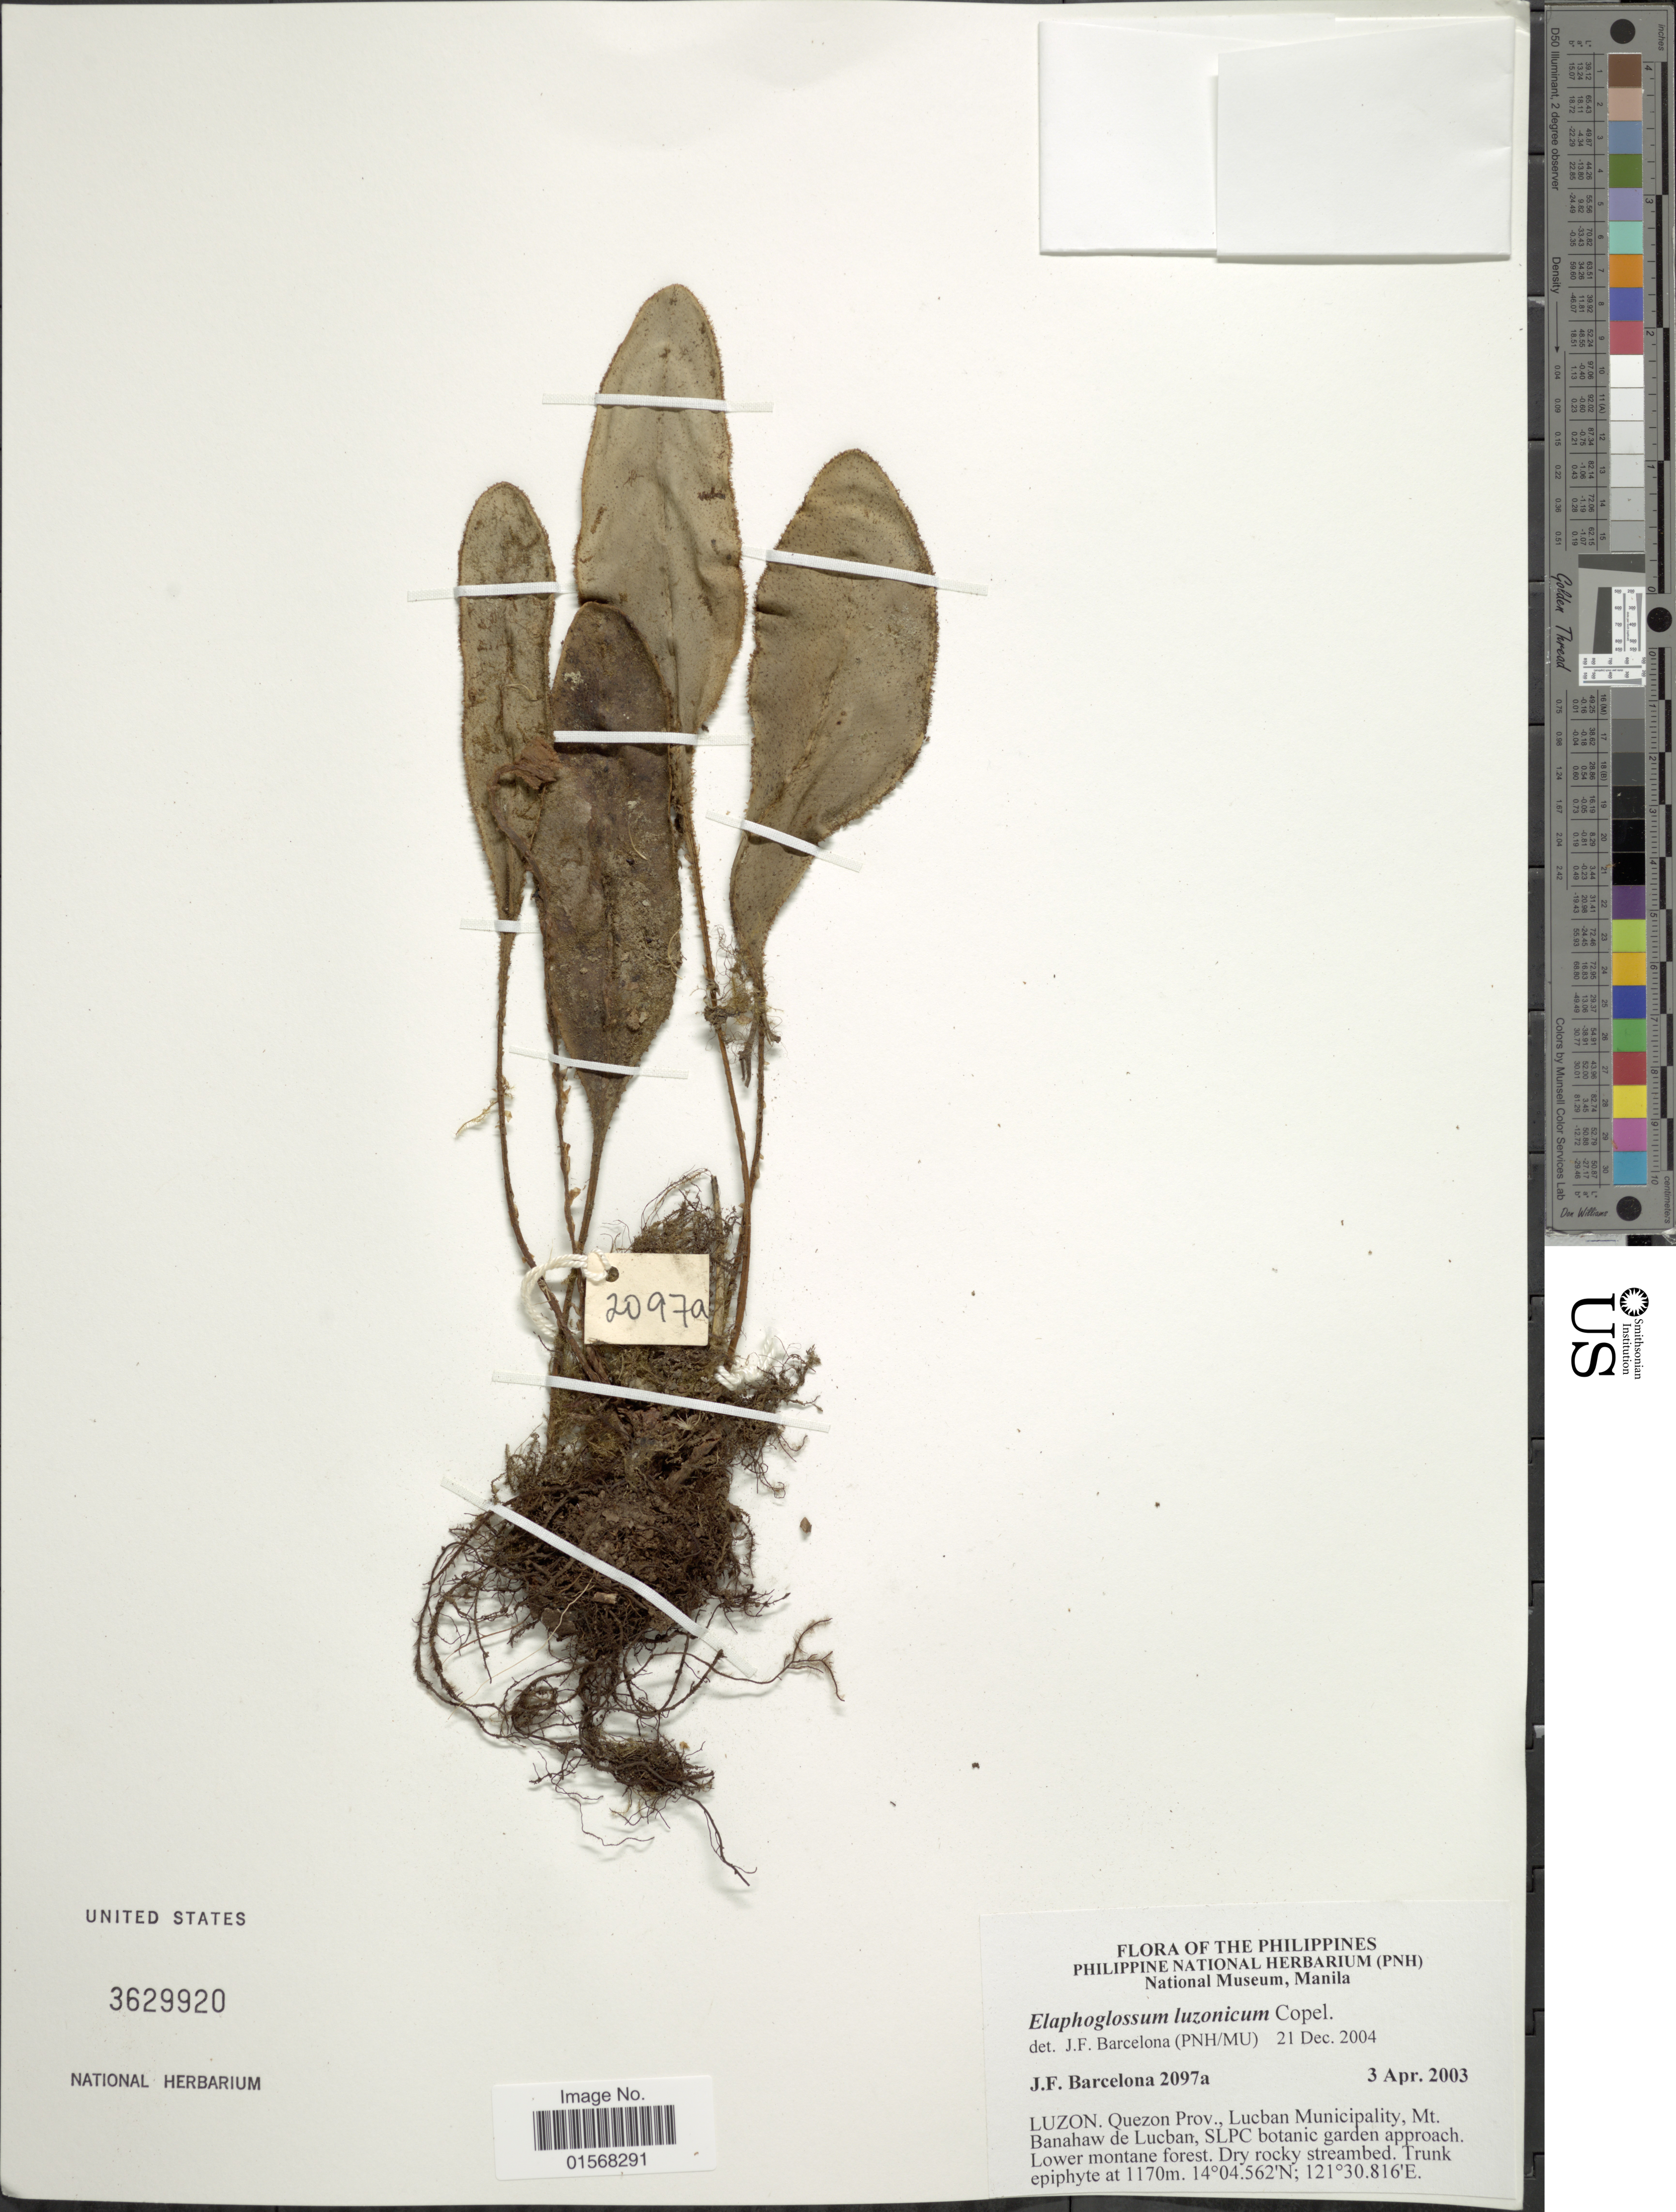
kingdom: Plantae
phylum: Tracheophyta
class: Polypodiopsida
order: Polypodiales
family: Dryopteridaceae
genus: Elaphoglossum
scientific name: Elaphoglossum luzonicum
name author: Copel. in Elmer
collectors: J. F. Barcelona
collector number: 2097a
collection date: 2003-04-03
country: Philippines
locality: Luzon, Quezon Prov., Lucban Municipality, Mt. Banahaw de Lucban, SLPC botanic garden approach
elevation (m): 1170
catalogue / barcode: US 3629920